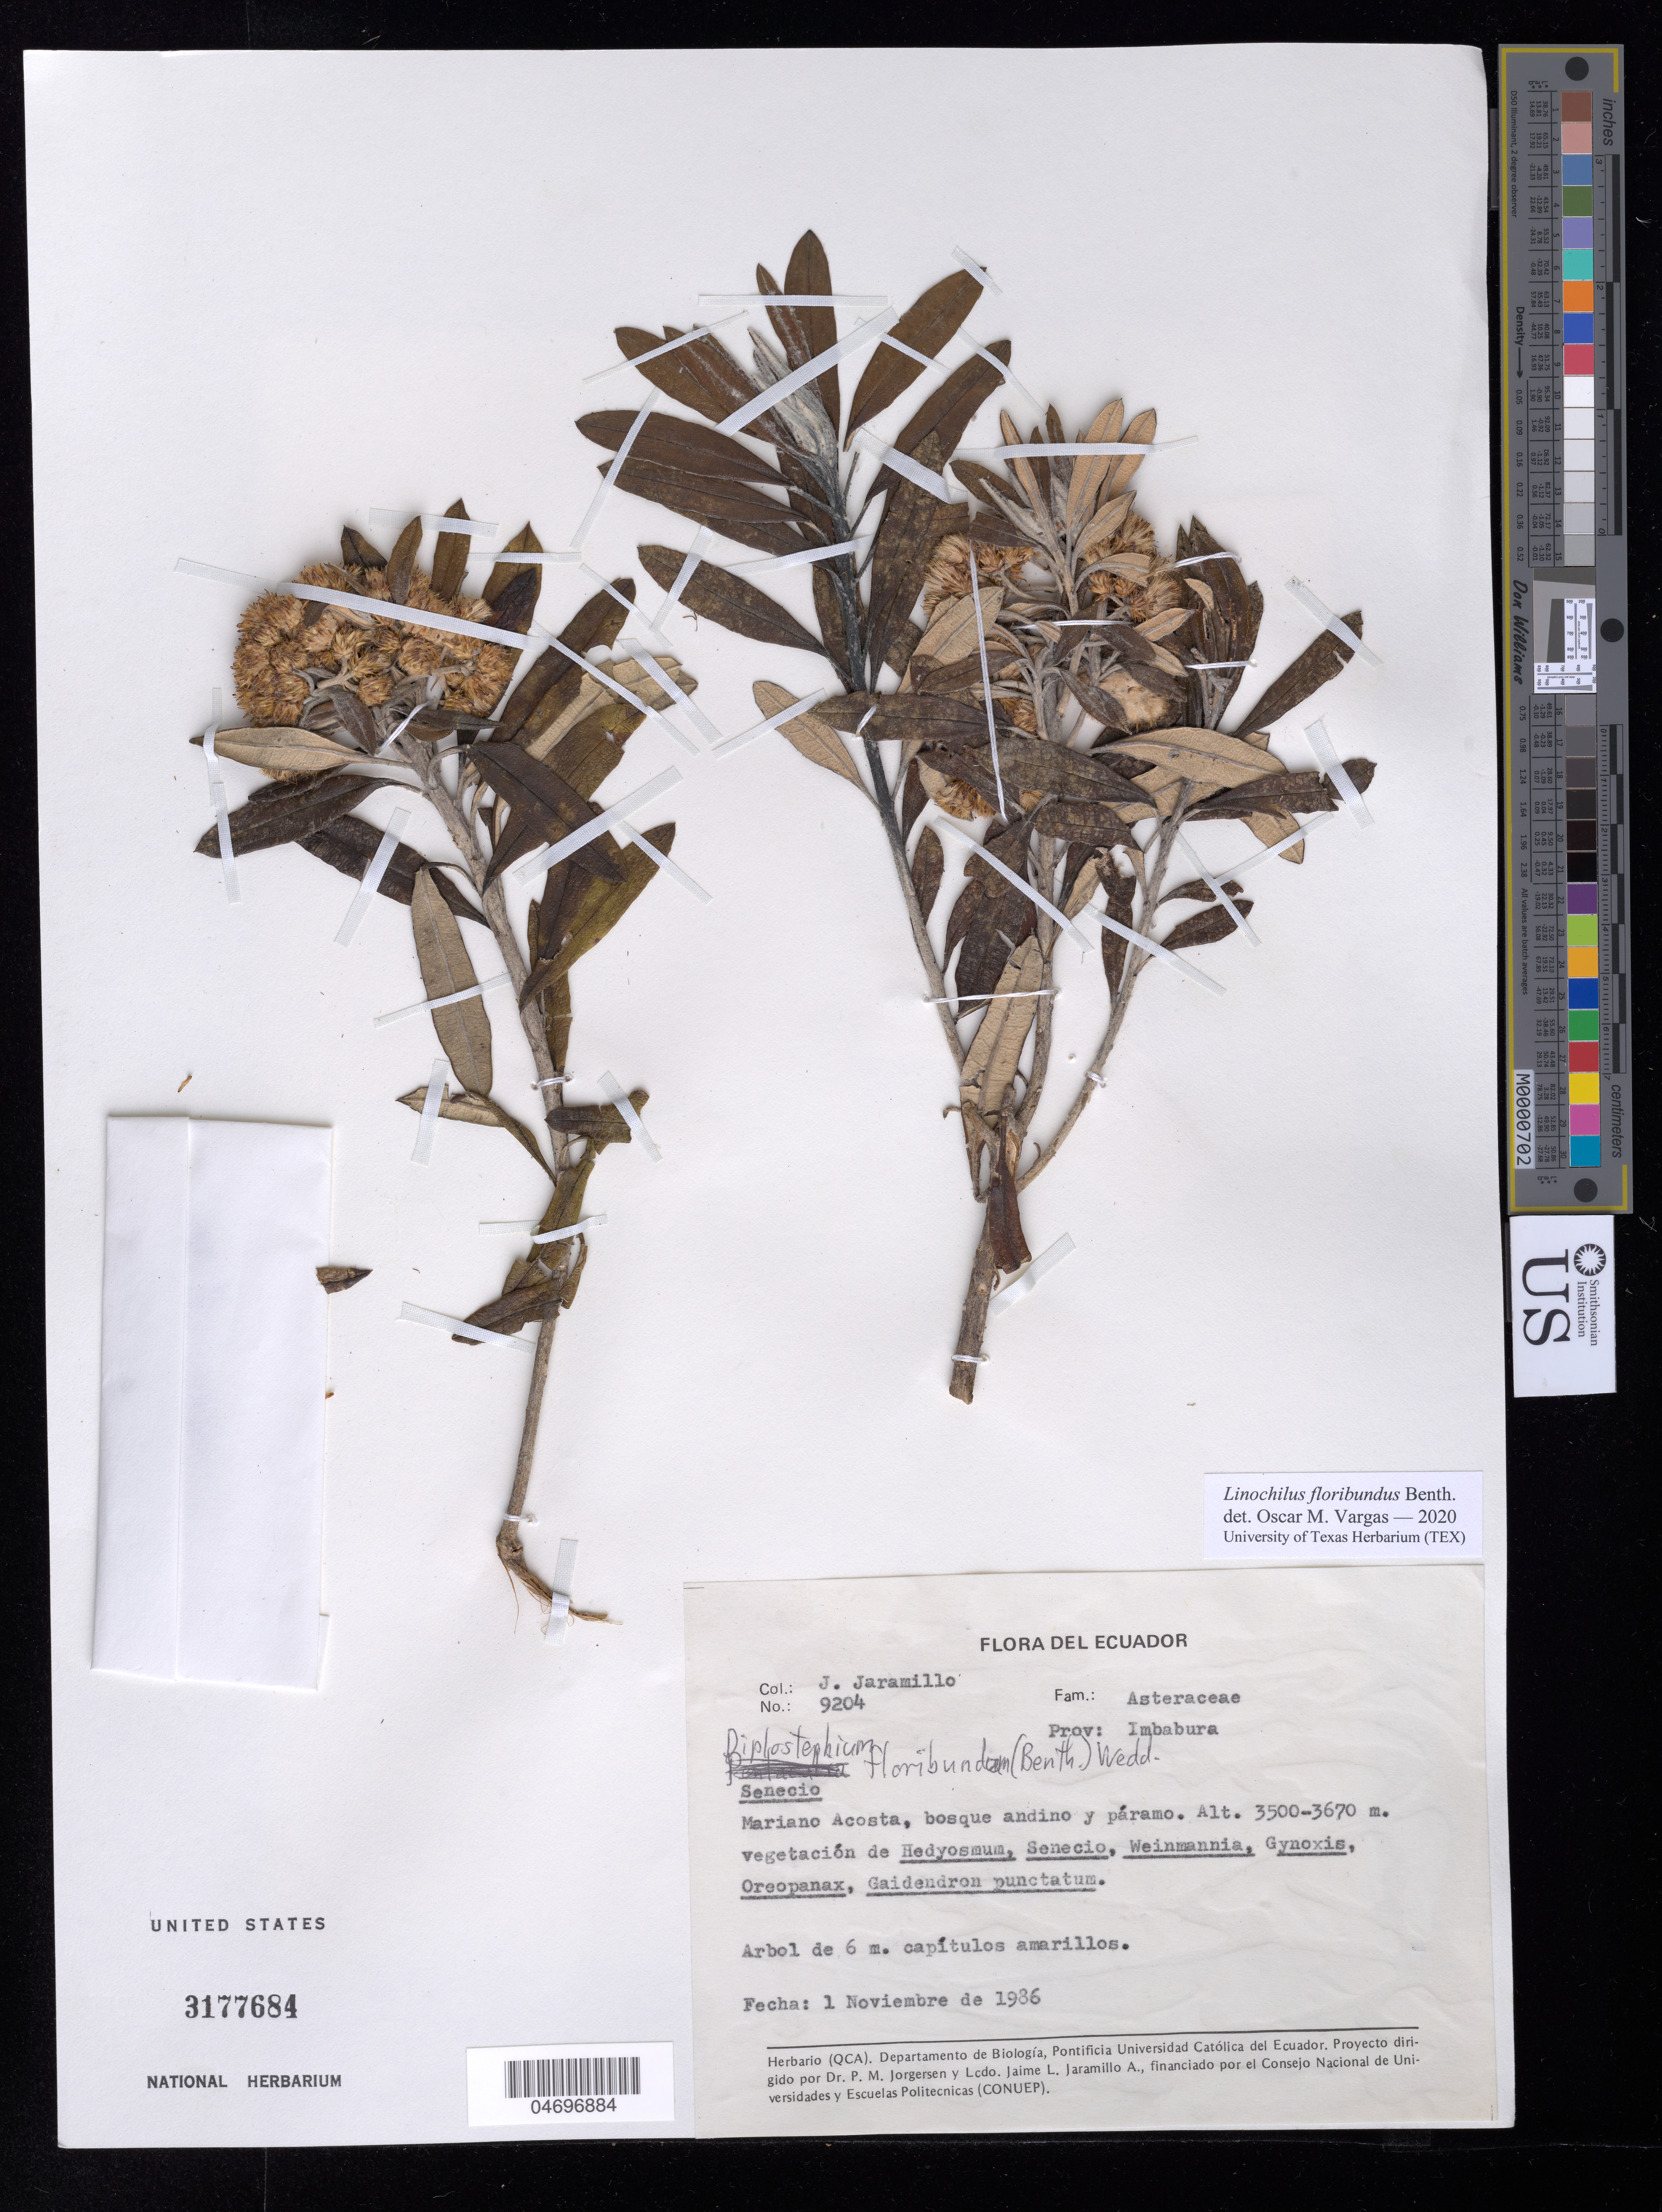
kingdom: Plantae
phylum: Tracheophyta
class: Magnoliopsida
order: Asterales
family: Asteraceae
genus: Linochilus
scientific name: Linochilus floribundus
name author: Benth.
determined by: Vargas, Oscar M.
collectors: J. Jaramillo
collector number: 9204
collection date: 1986-11-01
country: Ecuador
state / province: Imbabura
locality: Mariano Acosta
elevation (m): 3500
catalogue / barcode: US 3177684